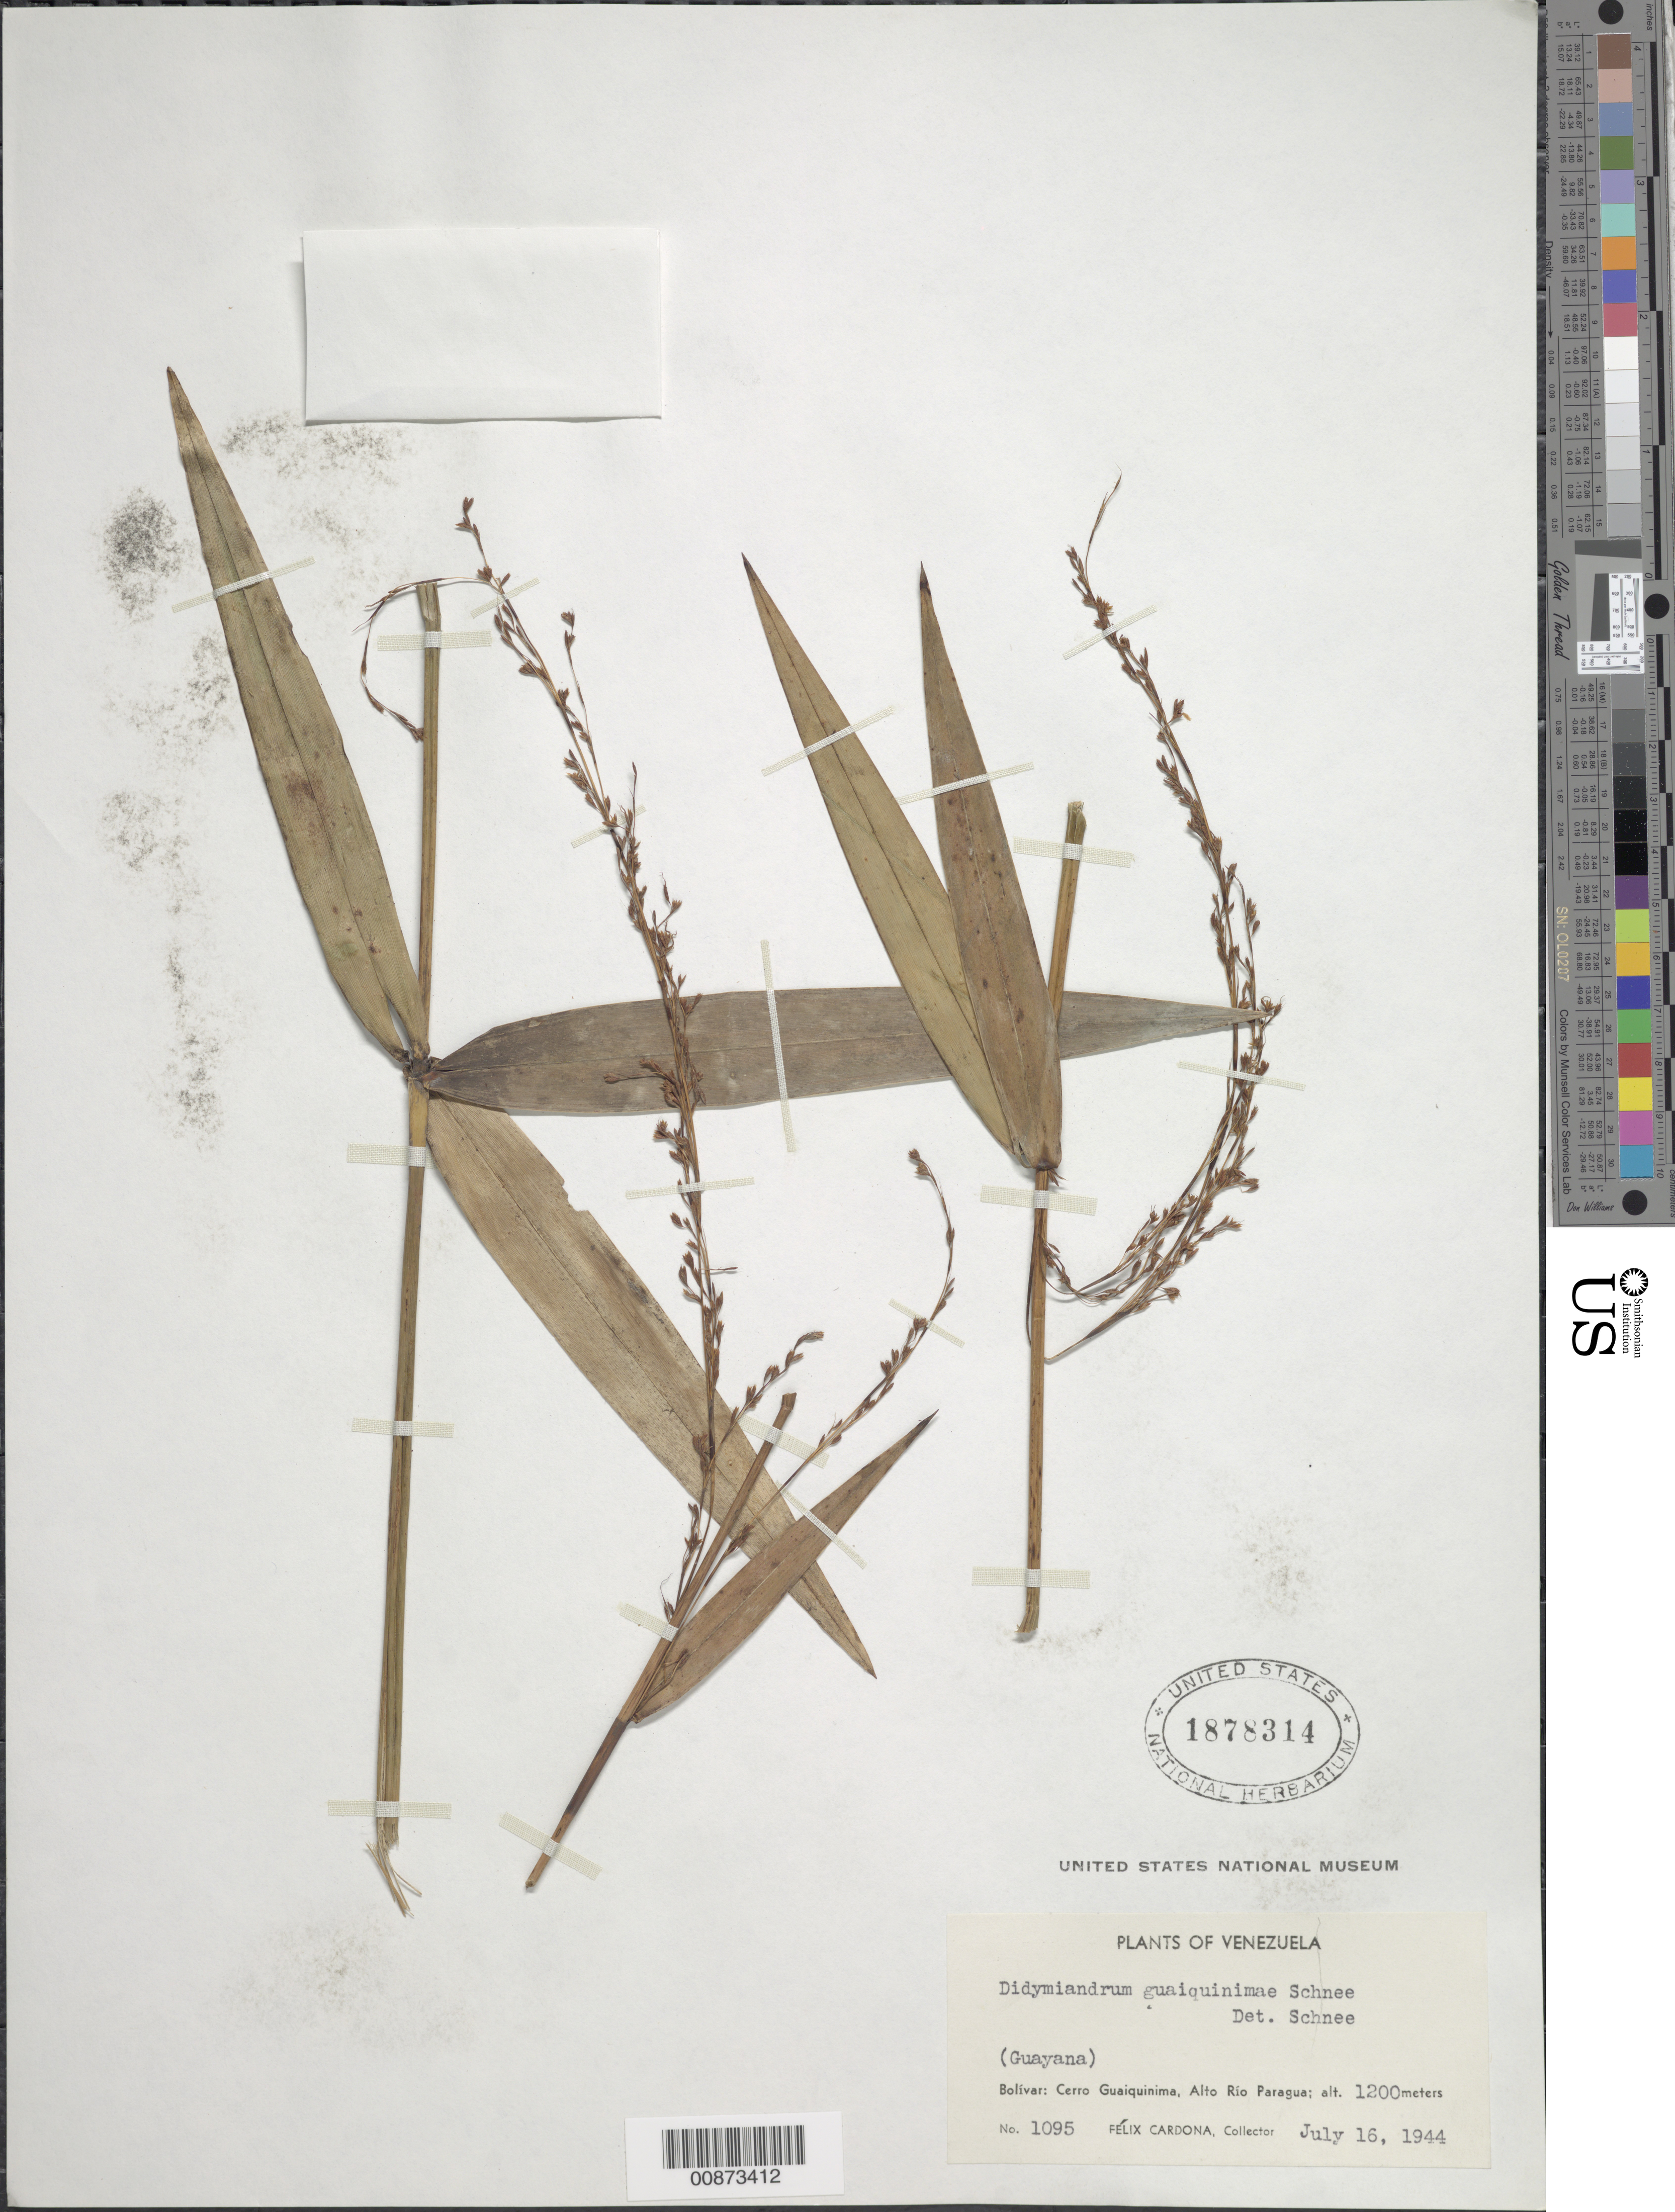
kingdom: Plantae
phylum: Tracheophyta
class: Liliopsida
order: Poales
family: Cyperaceae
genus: Didymiandrum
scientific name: Didymiandrum stellatum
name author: (Boeckeler) Gilly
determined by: Strong, Mark T., (BOT), Smithsonian Institution - National Museum of Natural History (UNITED STATES)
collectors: F. Cardona Puig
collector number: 1095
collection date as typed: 16-Jul-44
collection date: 1944-07-16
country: Venezuela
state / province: Bolívar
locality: Alto Río Paragua, Cerro Guaiquinima (Guayana)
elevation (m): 1200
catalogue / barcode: US 1878314